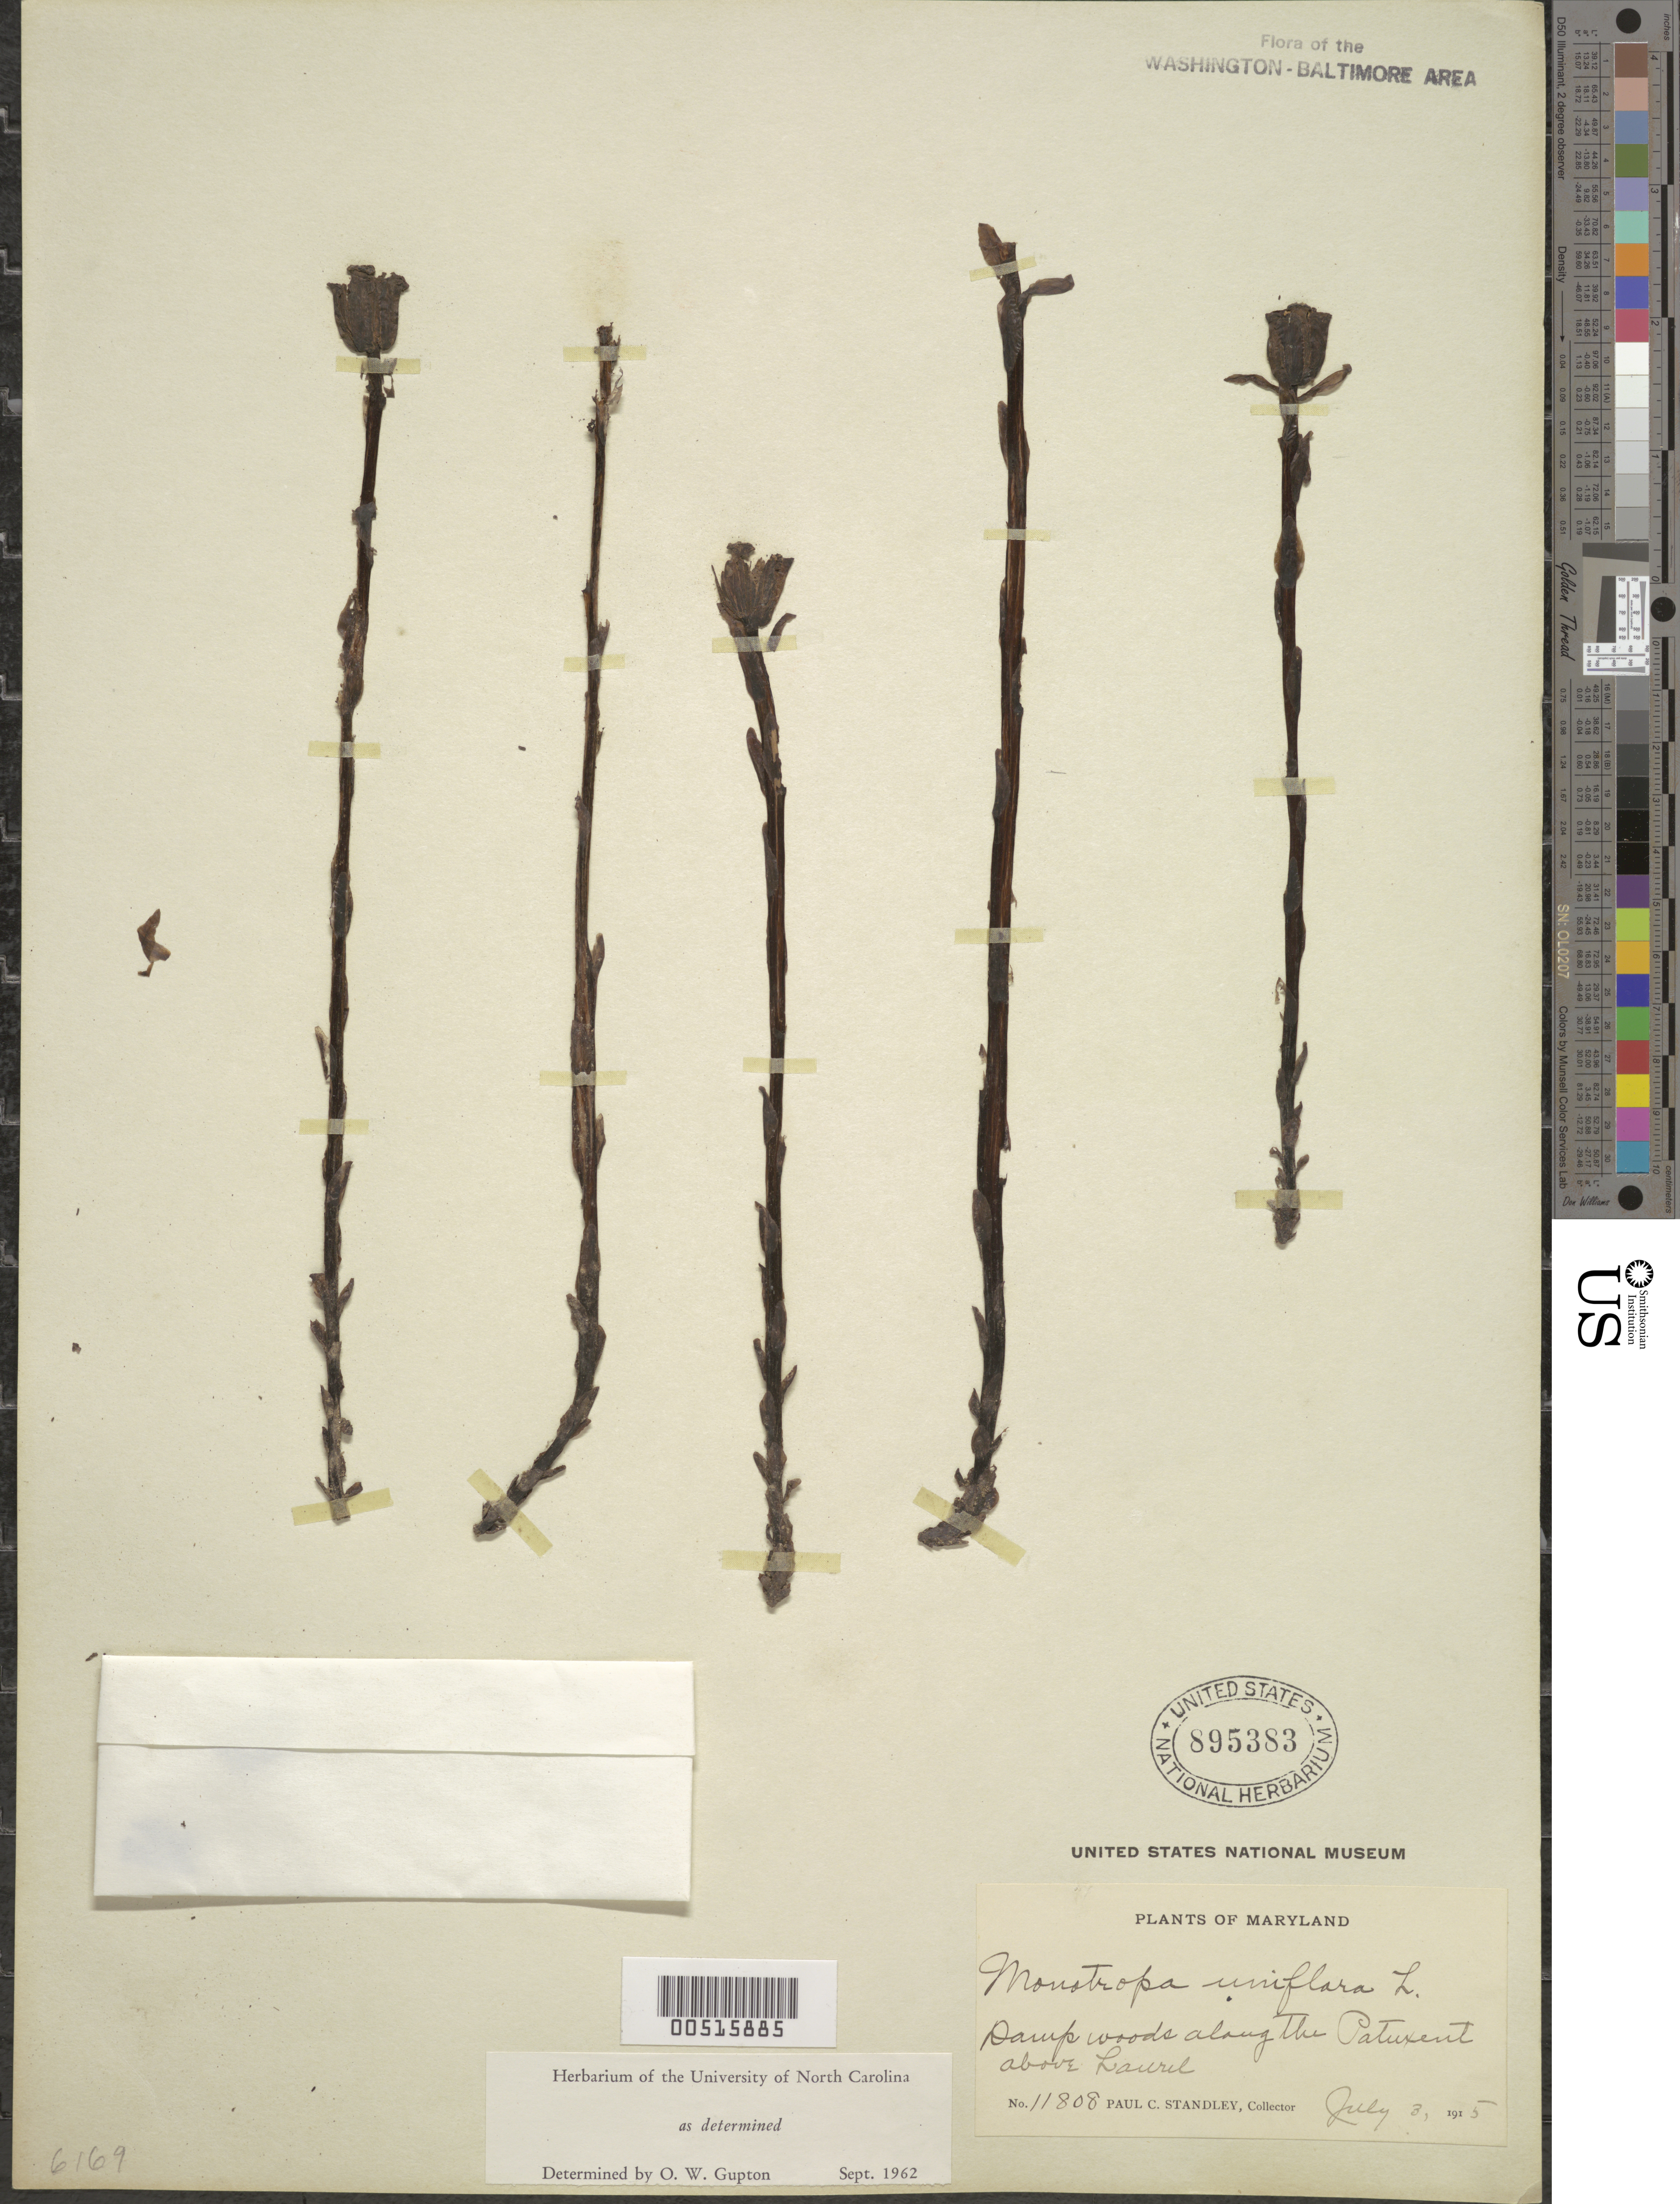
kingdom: Plantae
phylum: Tracheophyta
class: Magnoliopsida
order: Ericales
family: Ericaceae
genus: Monotropa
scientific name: Monotropa uniflora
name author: L.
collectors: P. C. Standley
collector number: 11808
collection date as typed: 03 Jul 1915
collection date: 1915-07-03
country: United States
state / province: Maryland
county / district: Prince George's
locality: Laurel, above along the Patuxent River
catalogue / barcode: US 895383